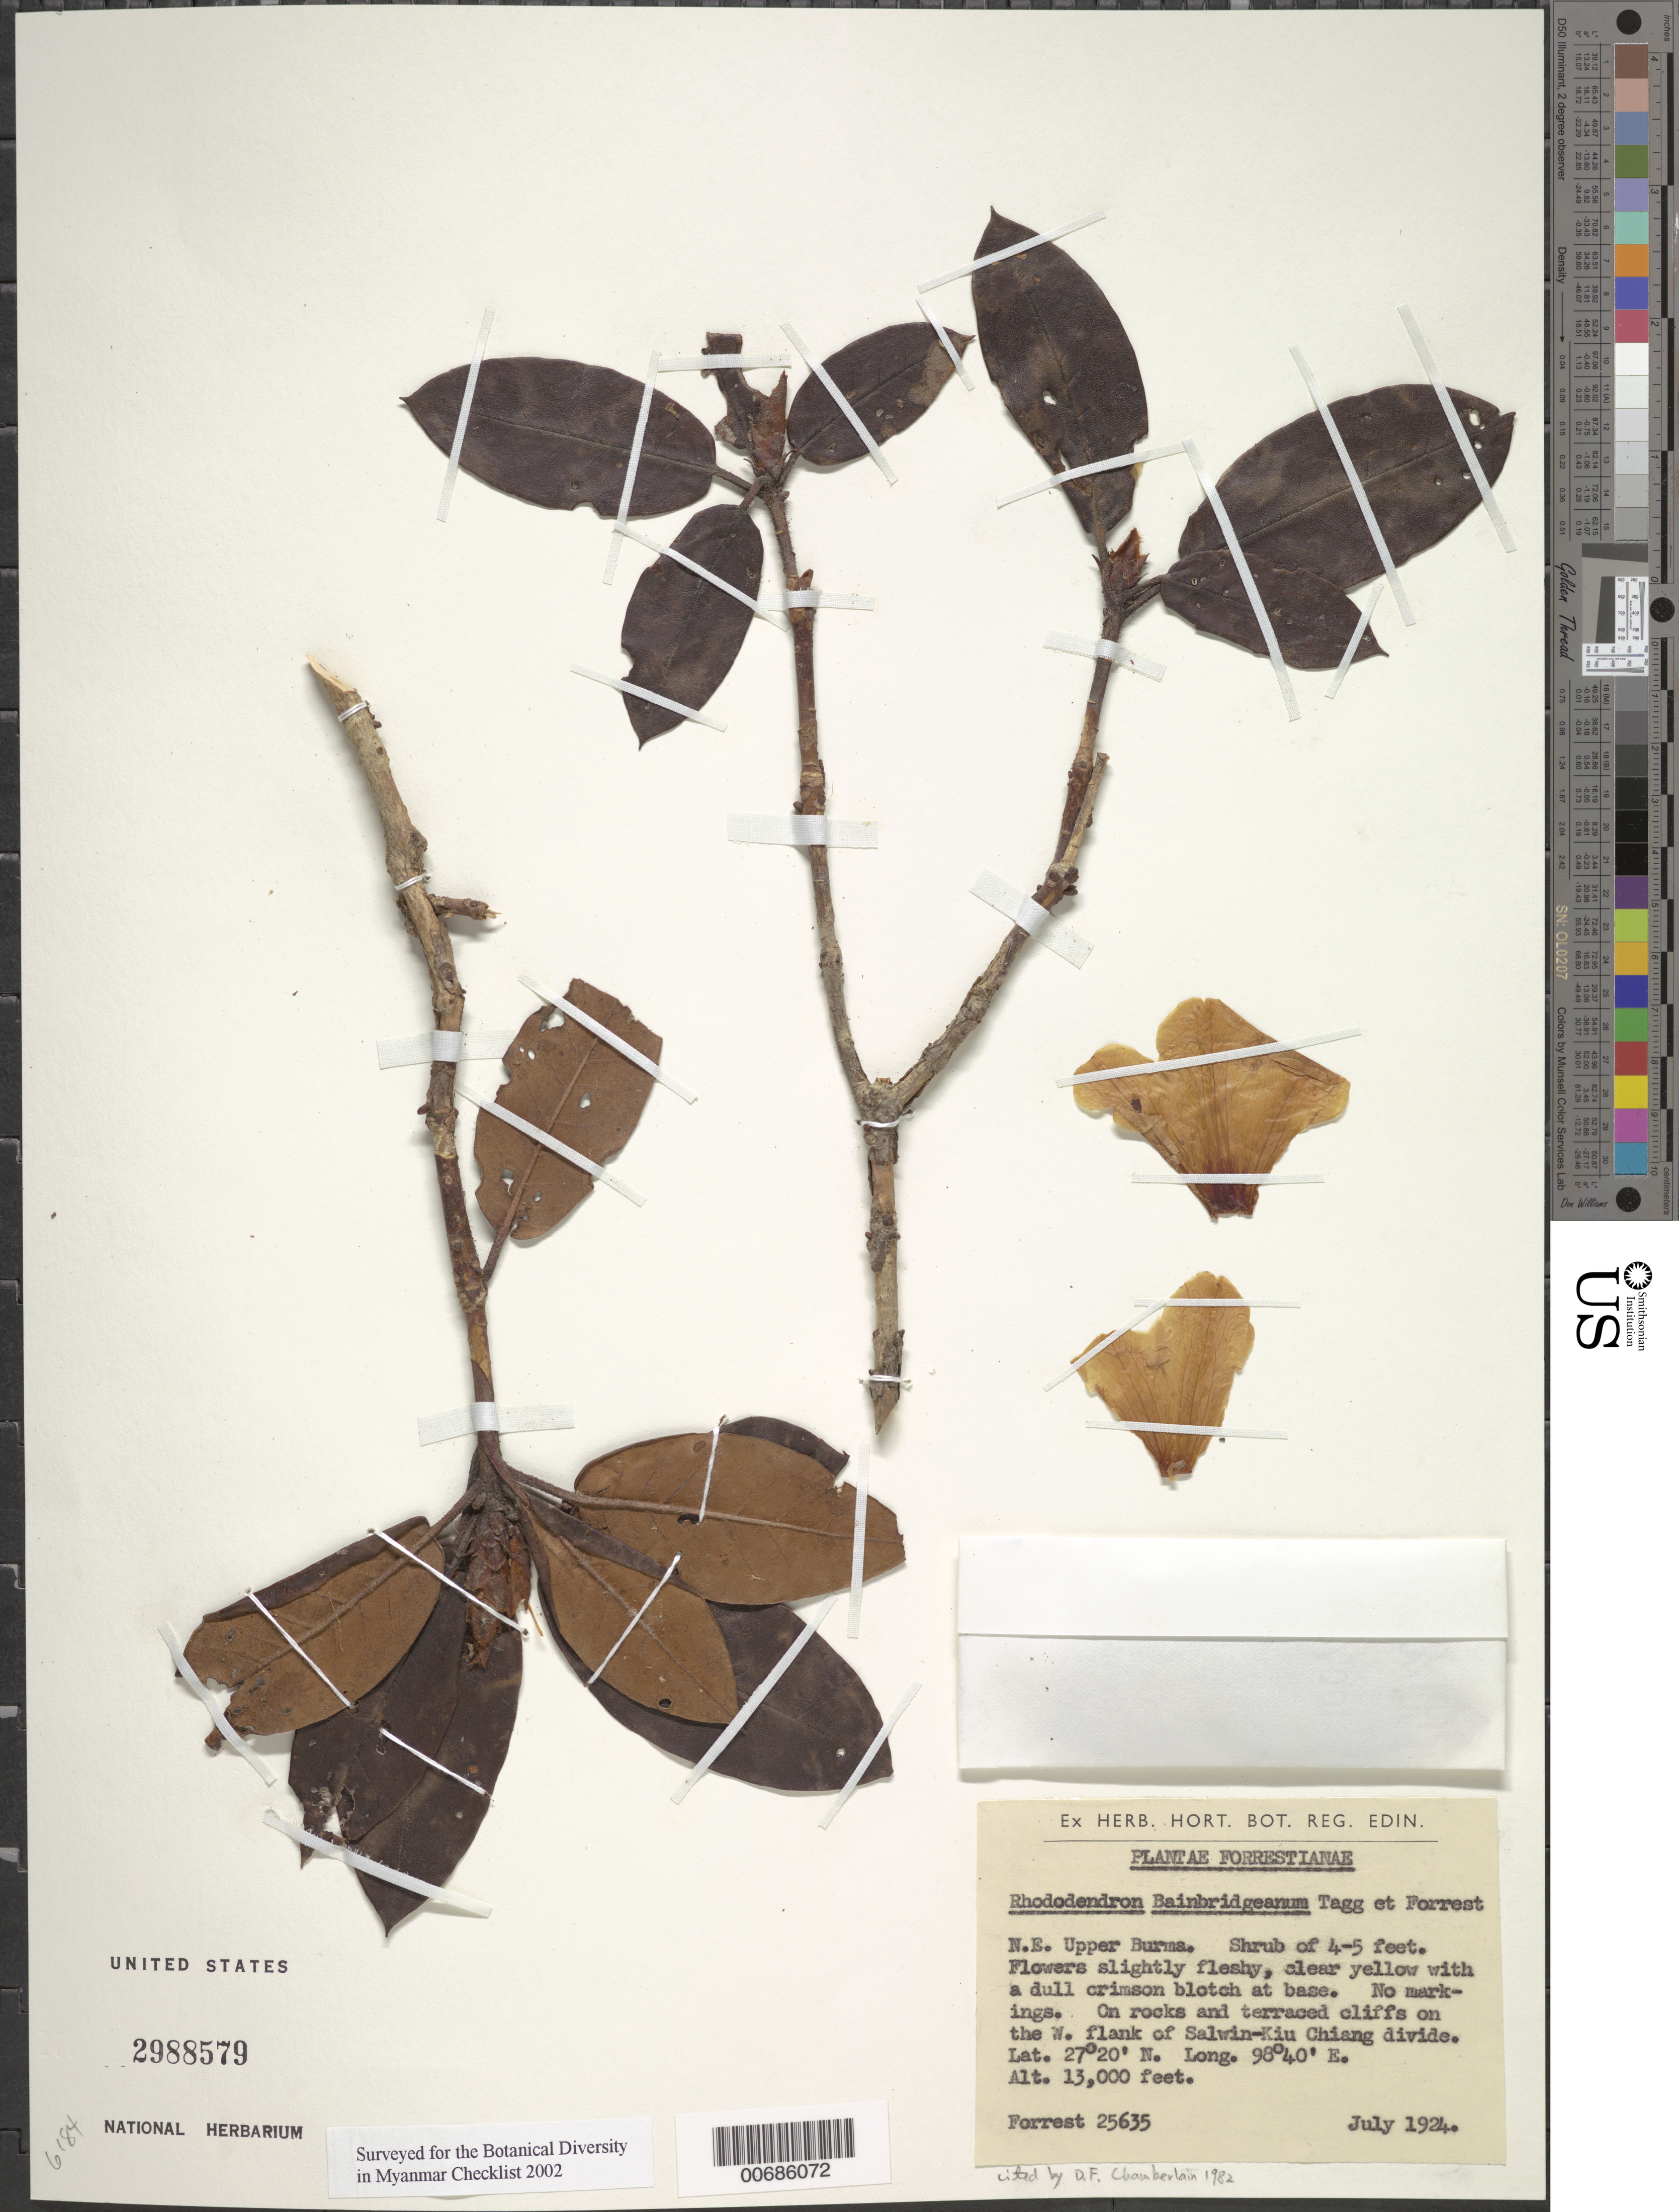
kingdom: Plantae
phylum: Tracheophyta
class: Magnoliopsida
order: Ericales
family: Ericaceae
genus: Rhododendron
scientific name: Rhododendron bainbridgeanum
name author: Tagg & Forrest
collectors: G. Forrest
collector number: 25635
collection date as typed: Jul 1924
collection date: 1924-07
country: Myanmar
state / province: Kachin (?)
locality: Salwin-Kiu Chiang Divide, W flank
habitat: On rocks and terraced cliffs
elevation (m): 3962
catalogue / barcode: US 2988579